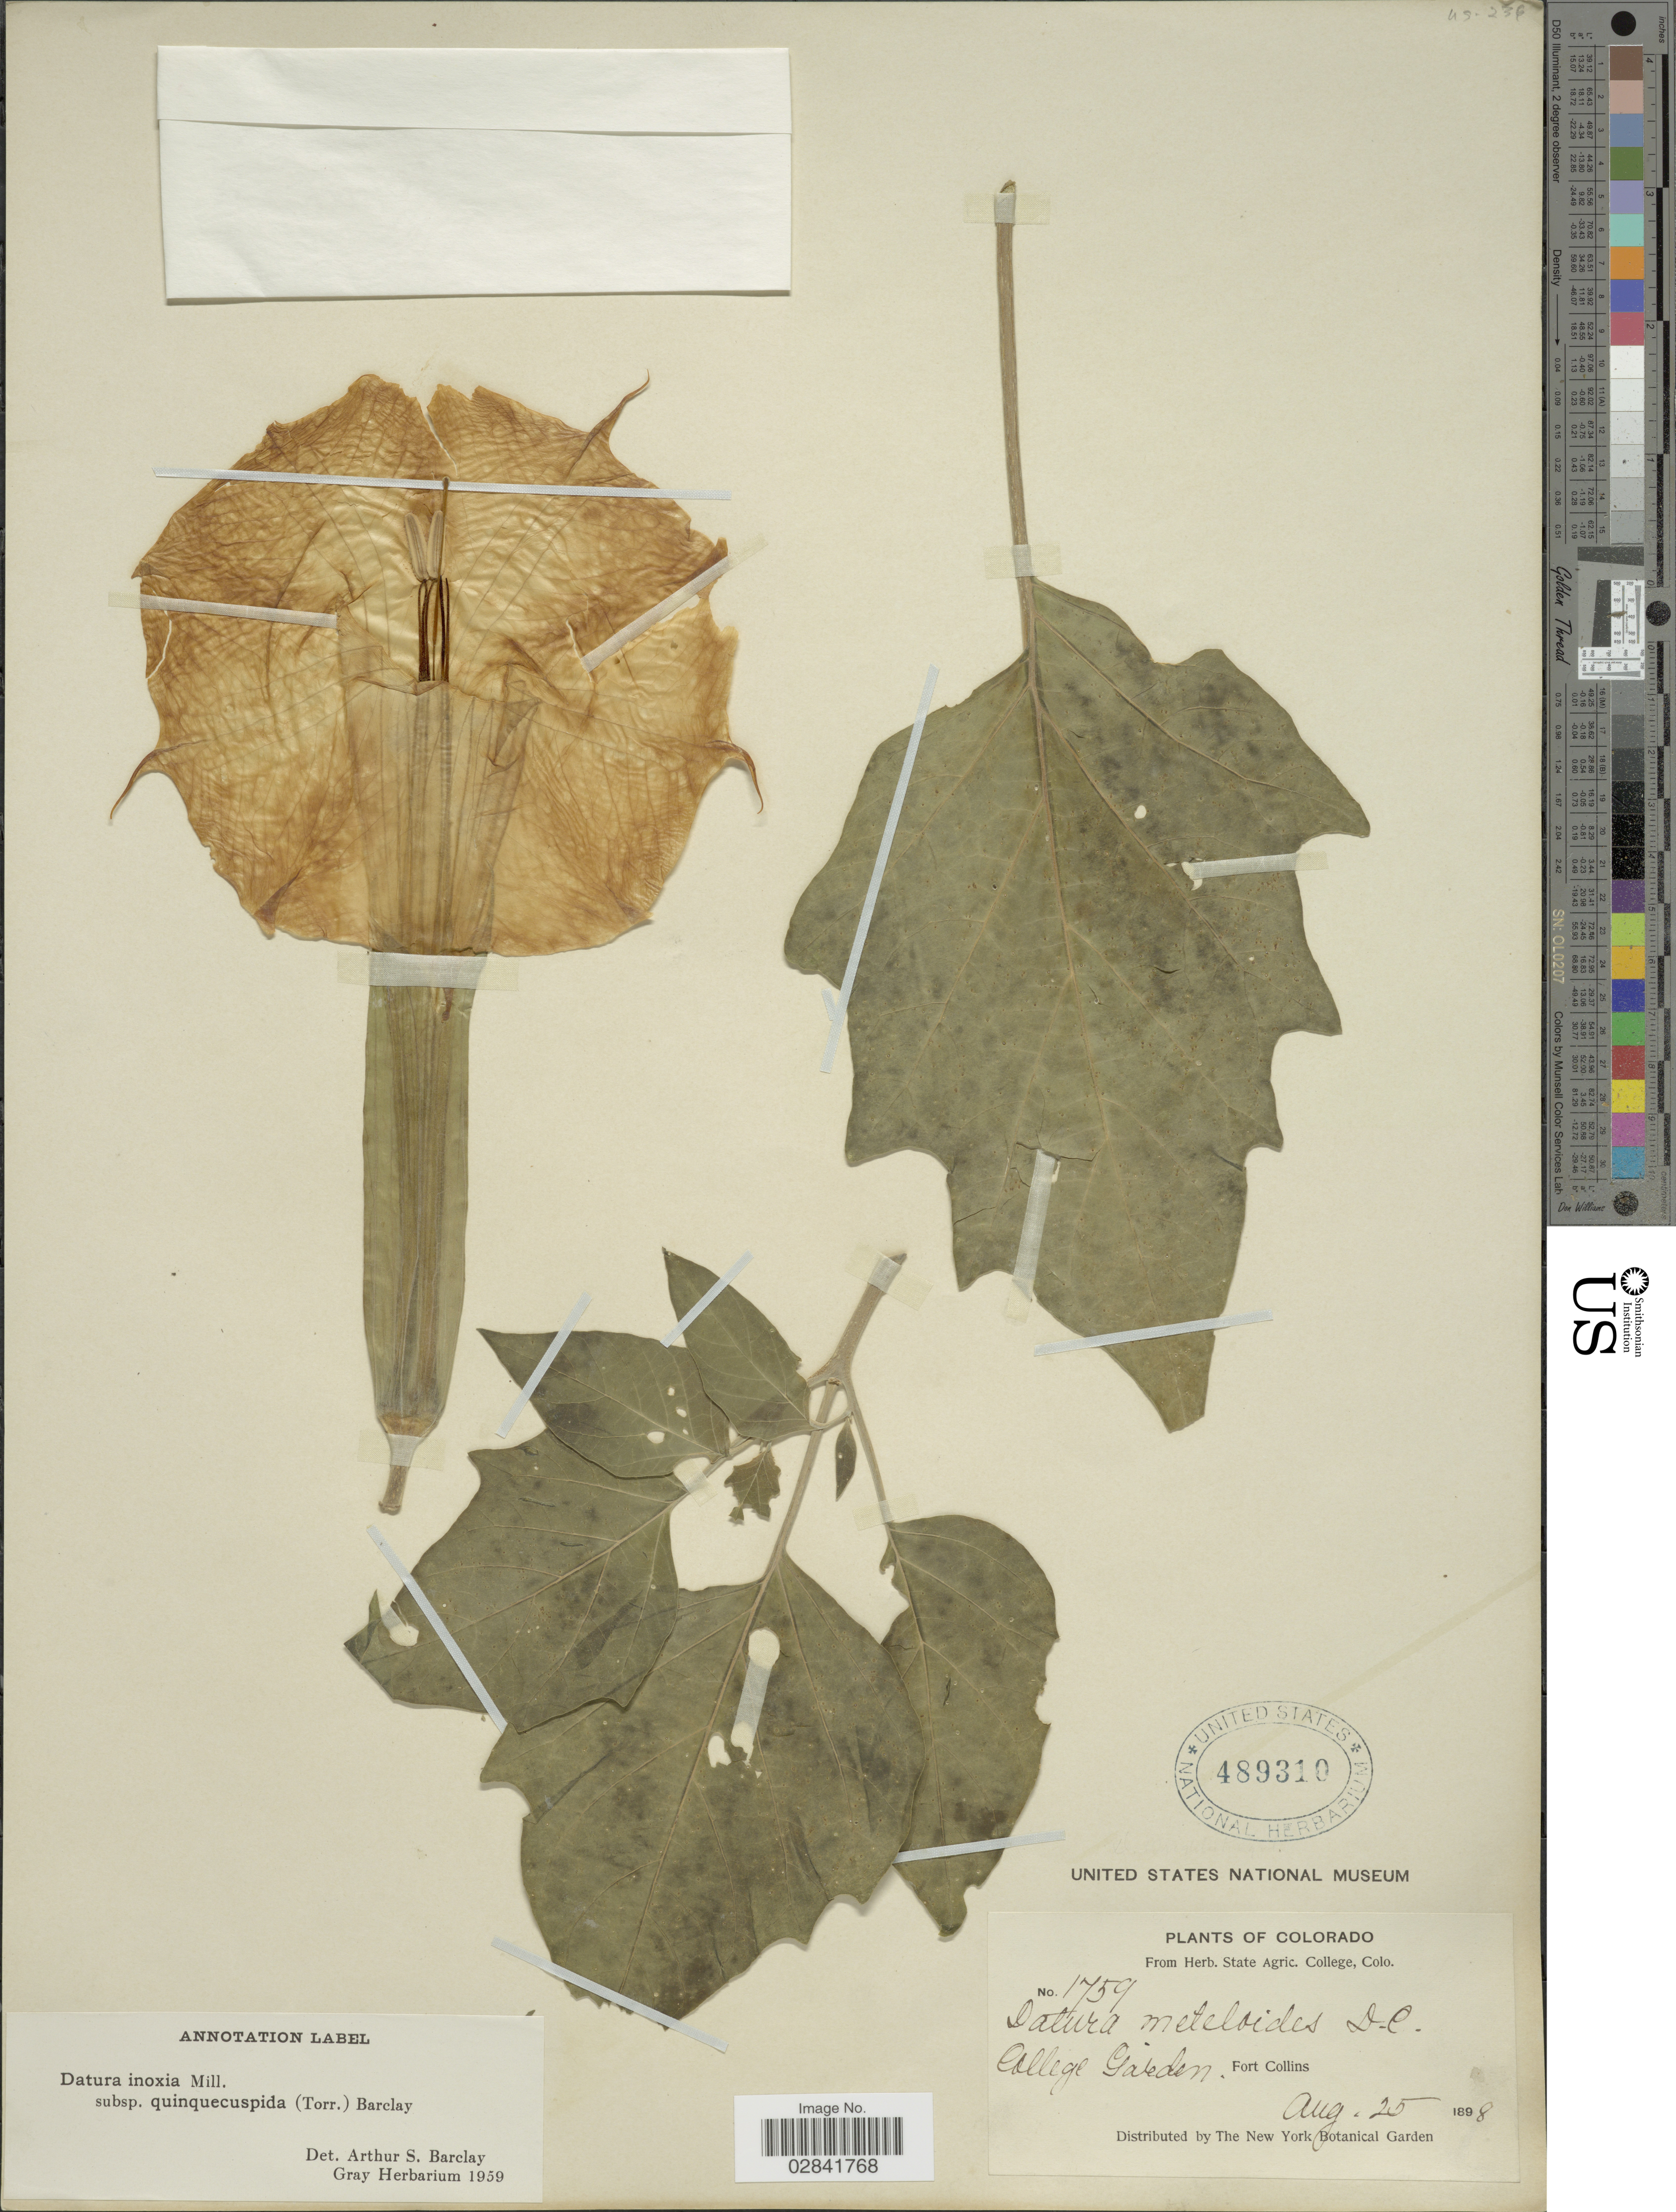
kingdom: Plantae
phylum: Tracheophyta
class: Magnoliopsida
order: Solanales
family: Solanaceae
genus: Datura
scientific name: Datura innoxia subsp. quinquecuspidata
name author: (Torr.) A.S. Barclay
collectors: ex herb. State Agric. College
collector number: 1759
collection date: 1898-08-25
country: United States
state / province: Colorado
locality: College Garden. Fort Collins.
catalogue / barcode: US 489310